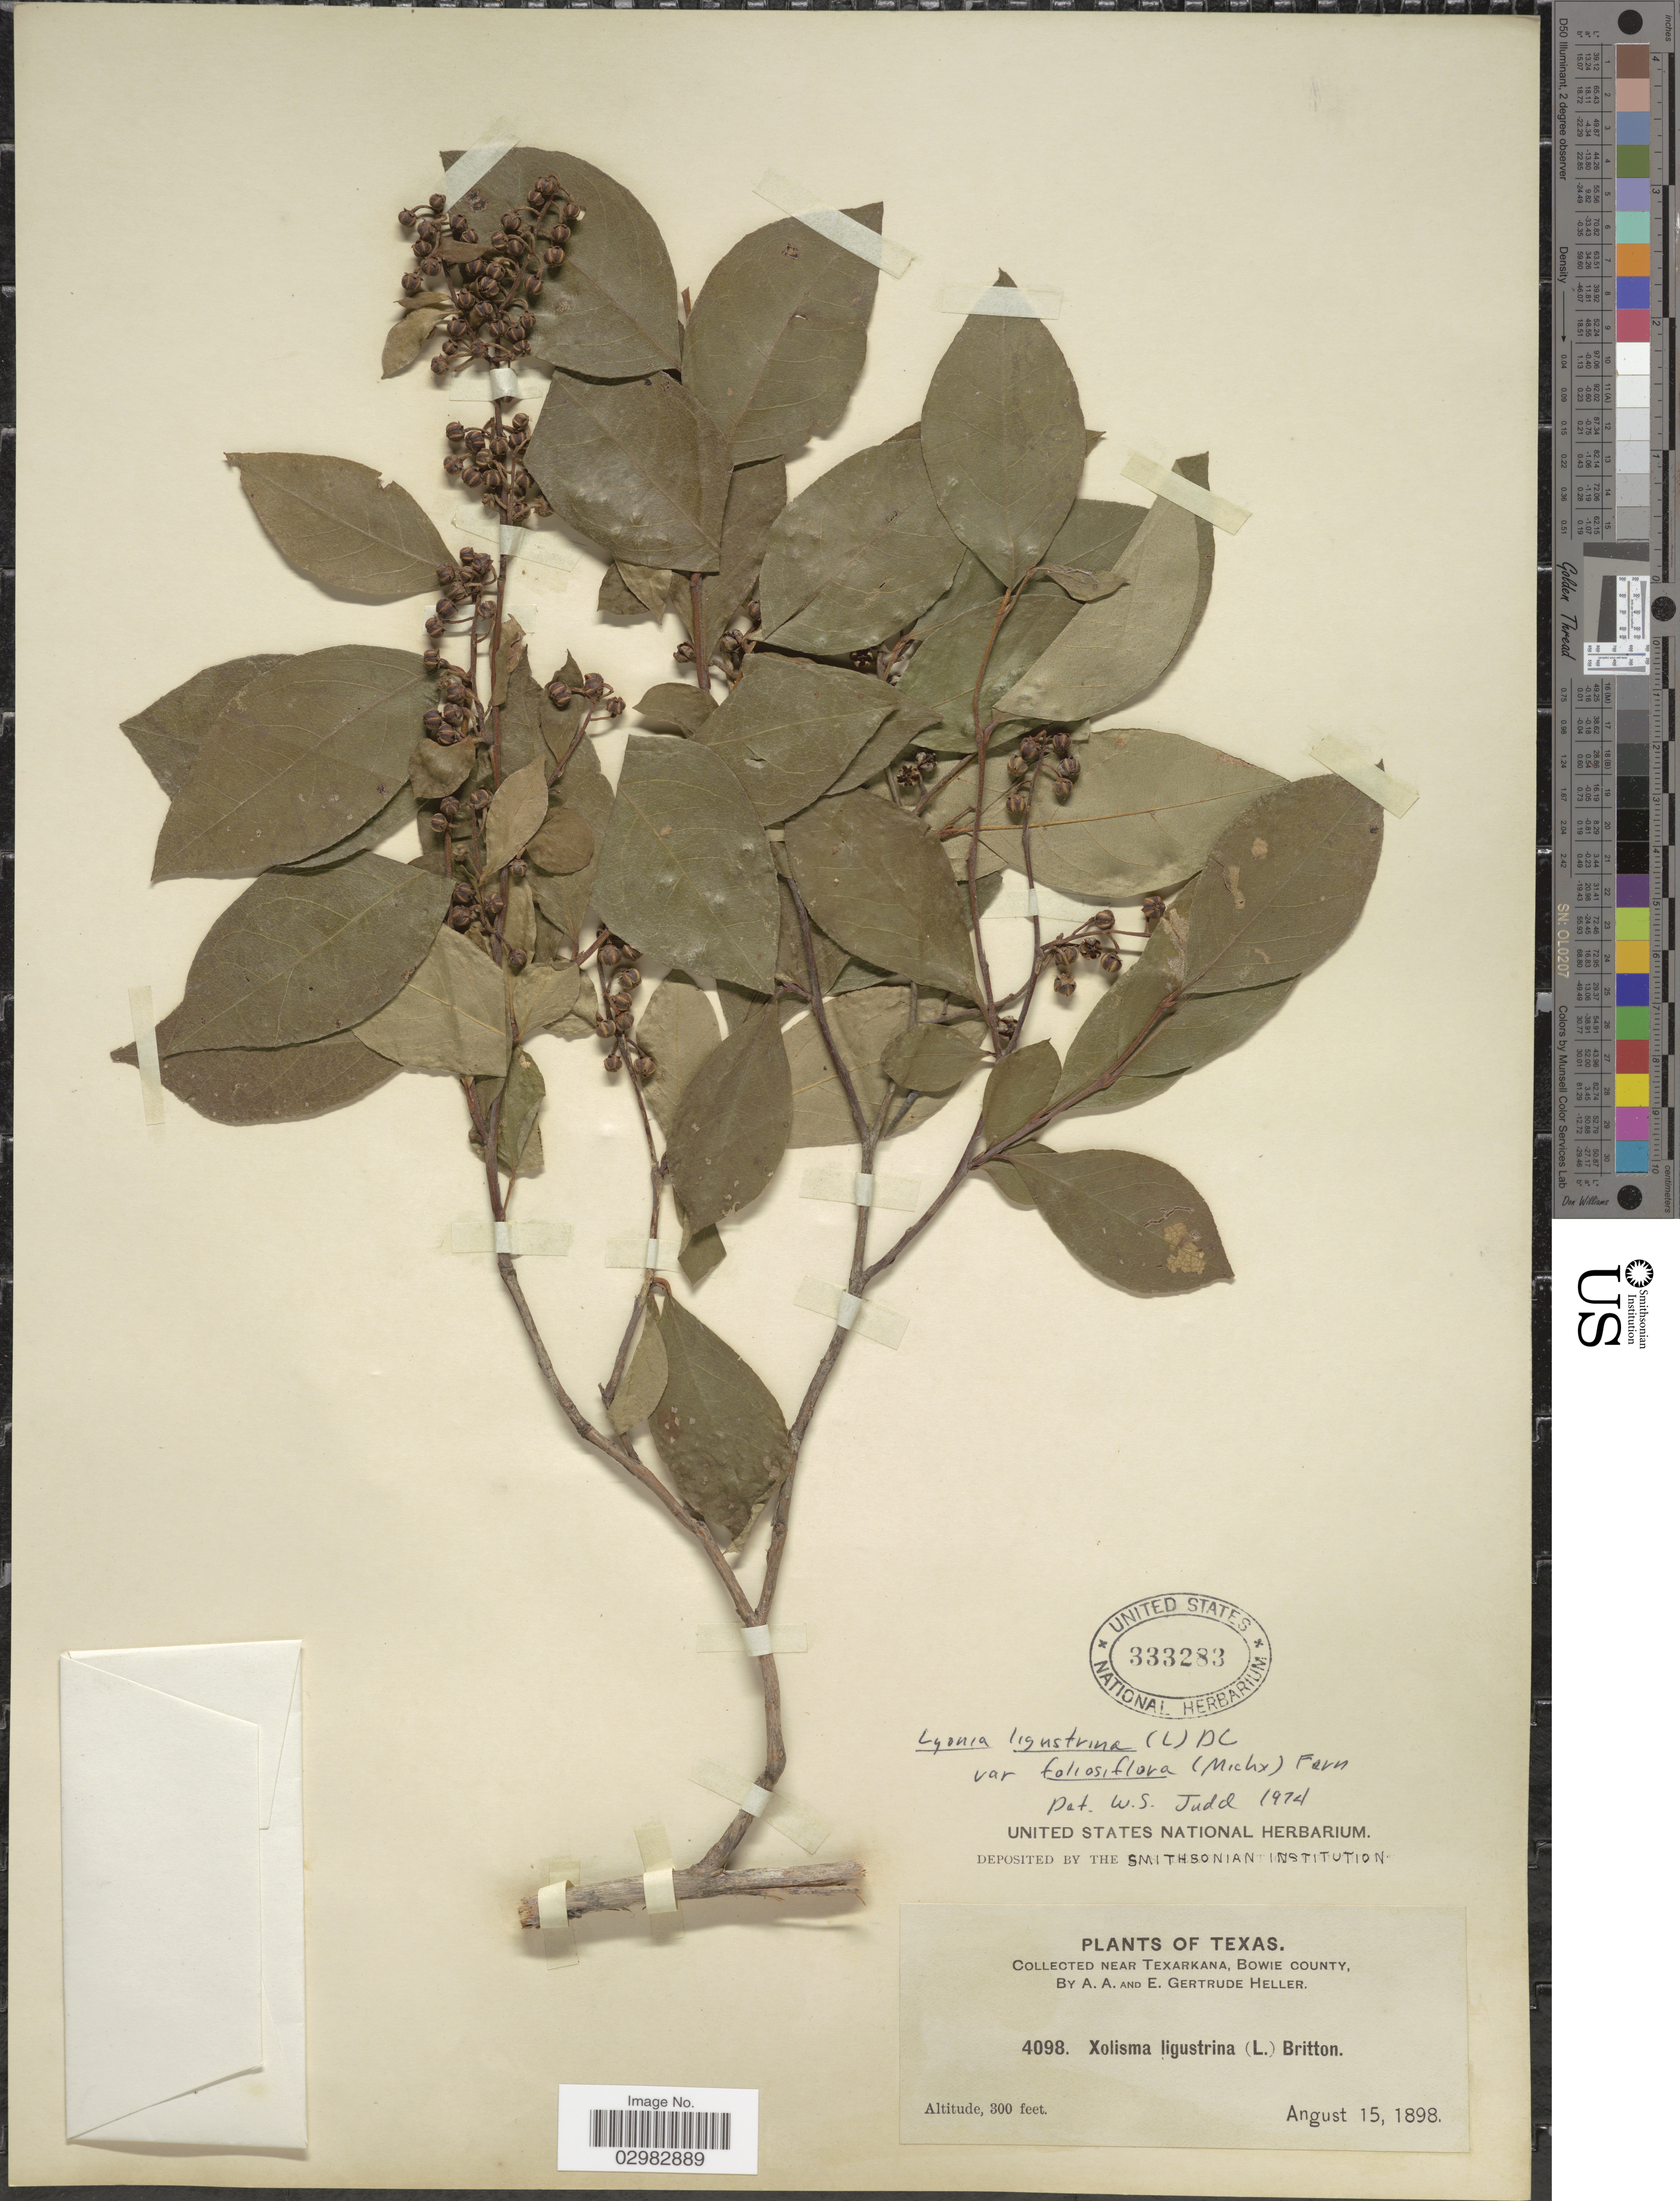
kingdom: Plantae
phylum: Tracheophyta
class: Magnoliopsida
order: Ericales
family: Ericaceae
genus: Lyonia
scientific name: Lyonia ligustrina var. foliosiflora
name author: (Michx.) Fernald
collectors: A. A. Heller & E. G. Heller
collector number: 4098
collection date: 1898-08-15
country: United States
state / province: Texas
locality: Near Texarkana, Bowie County.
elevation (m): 91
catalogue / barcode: US 333283